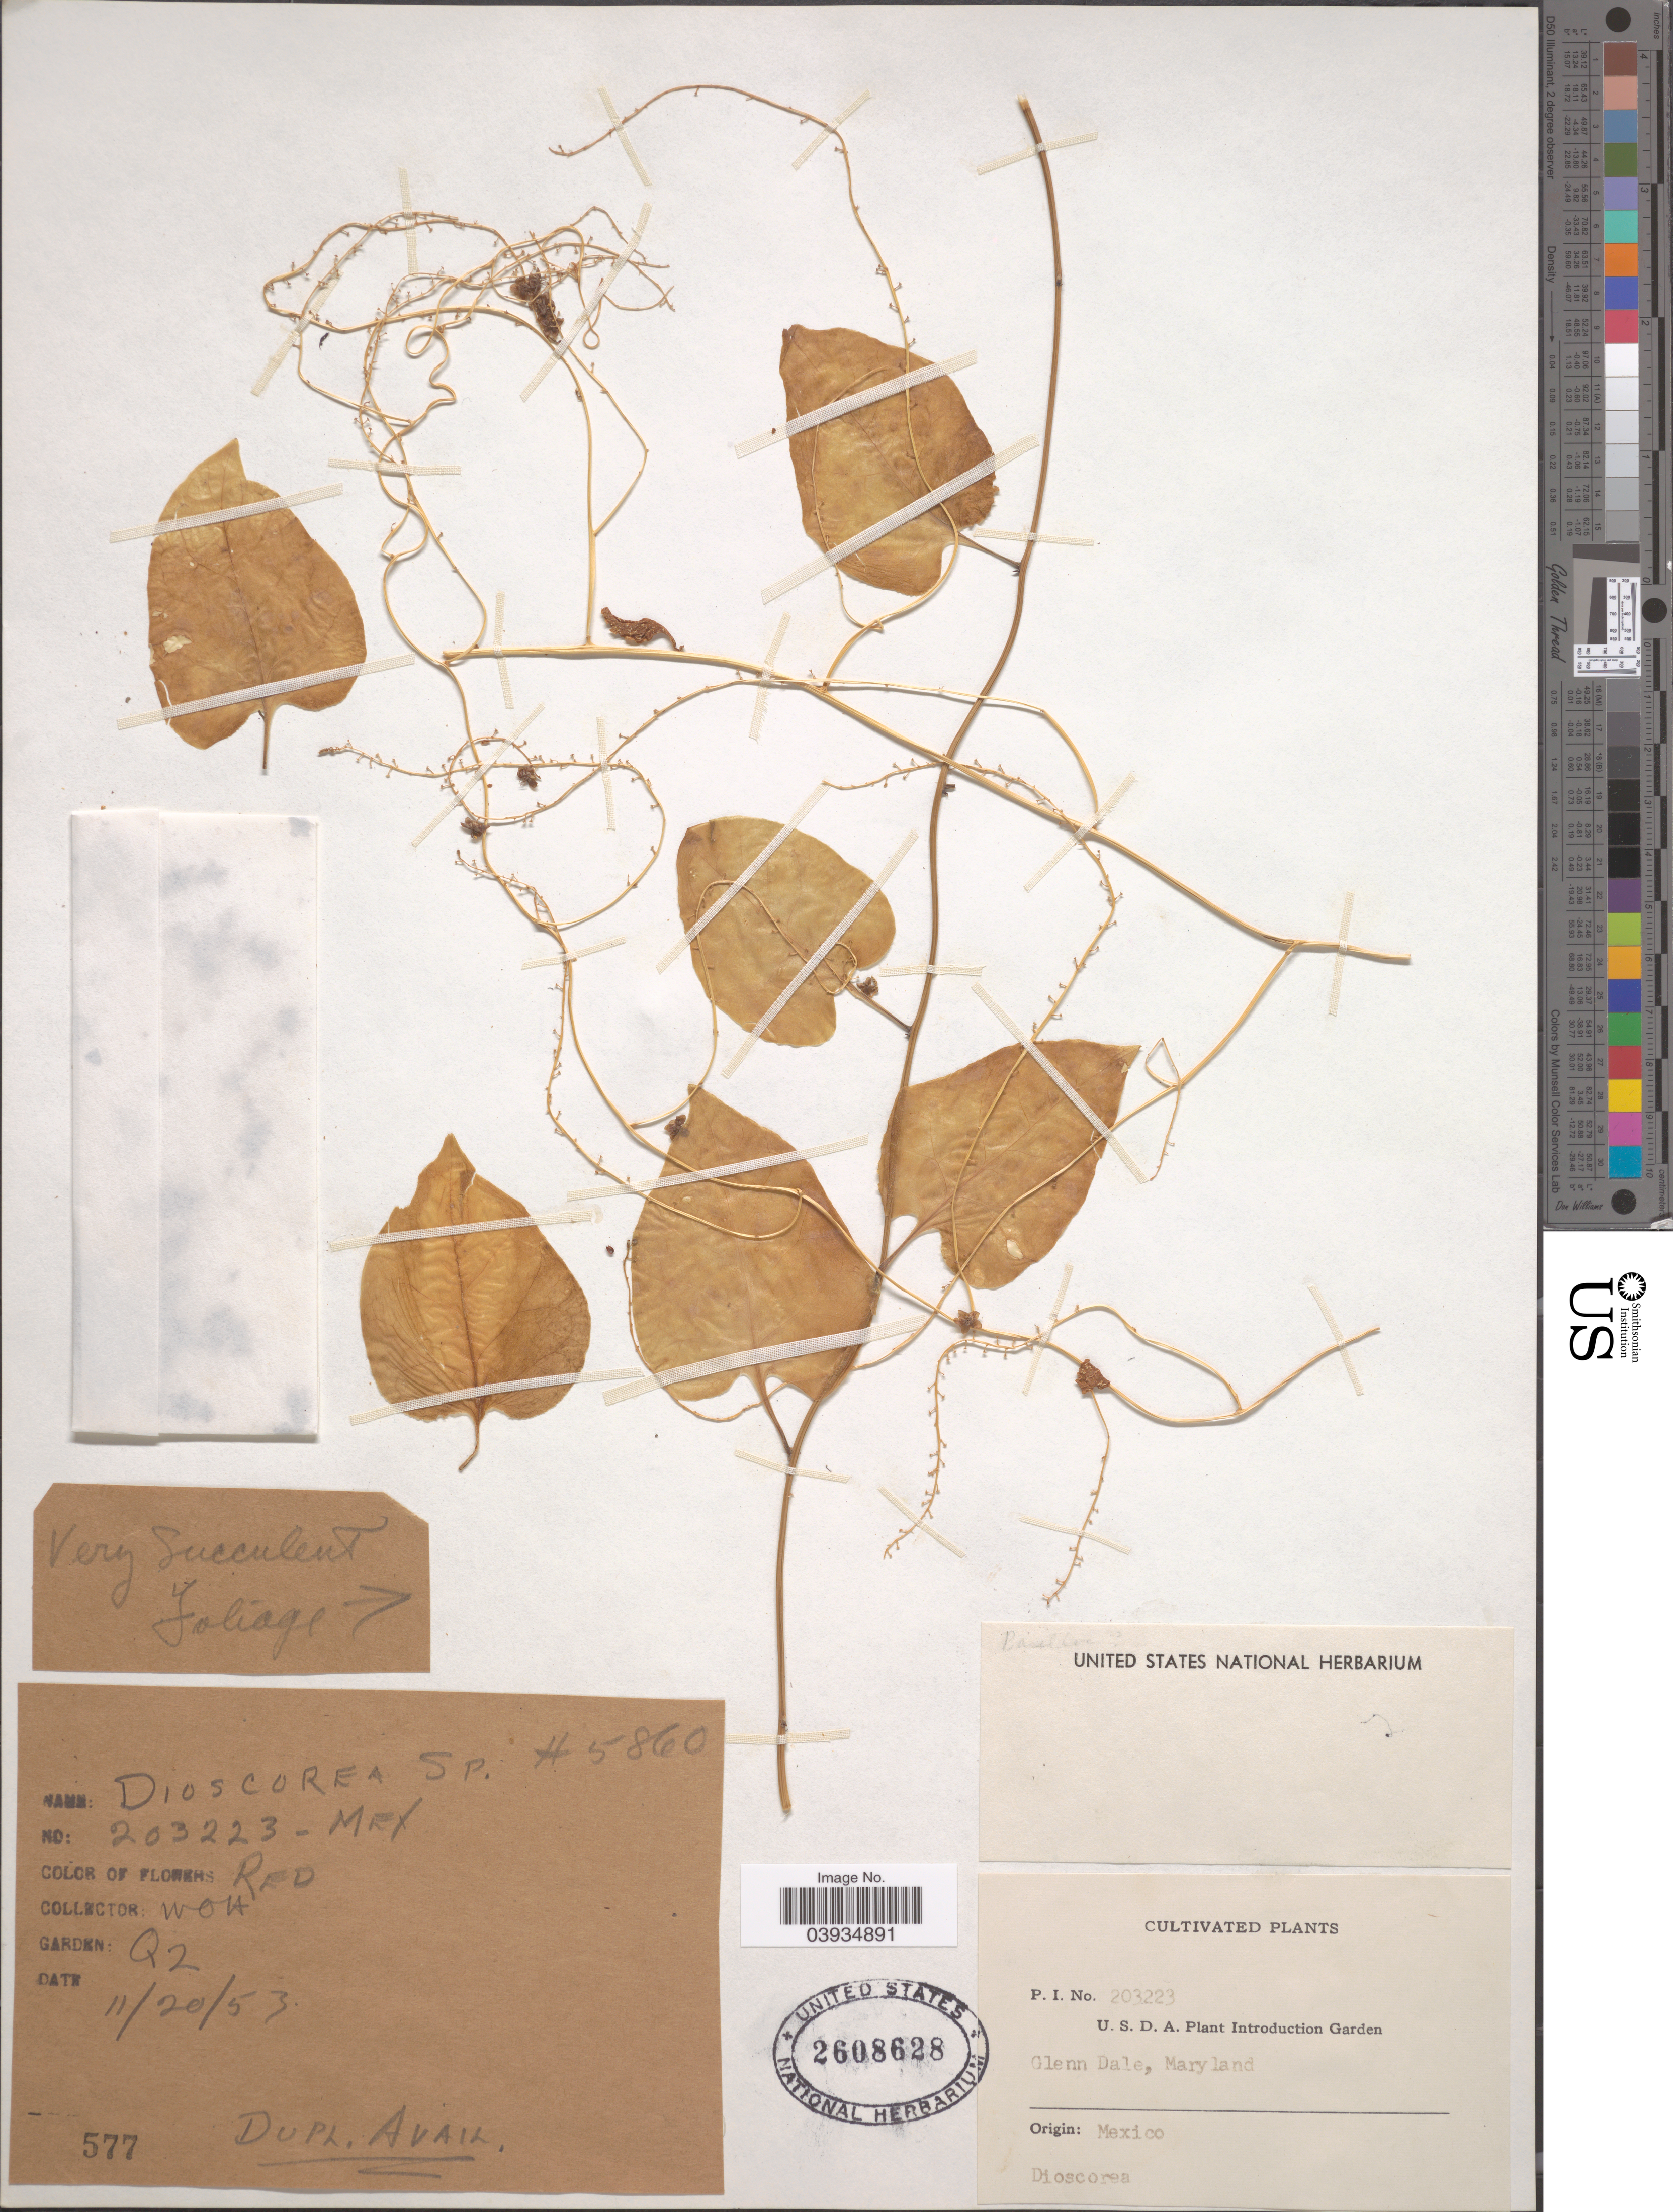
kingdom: Plantae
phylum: Tracheophyta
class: Liliopsida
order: Dioscoreales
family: Dioscoreaceae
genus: Dioscorea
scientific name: Dioscorea sp.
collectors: W. O. H.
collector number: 203223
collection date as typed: Transcribed d/m/y: 20/11/53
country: United States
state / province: Maryland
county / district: Prince George's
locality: Glenn Dale. Garden: Q2.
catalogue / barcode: US 2608628